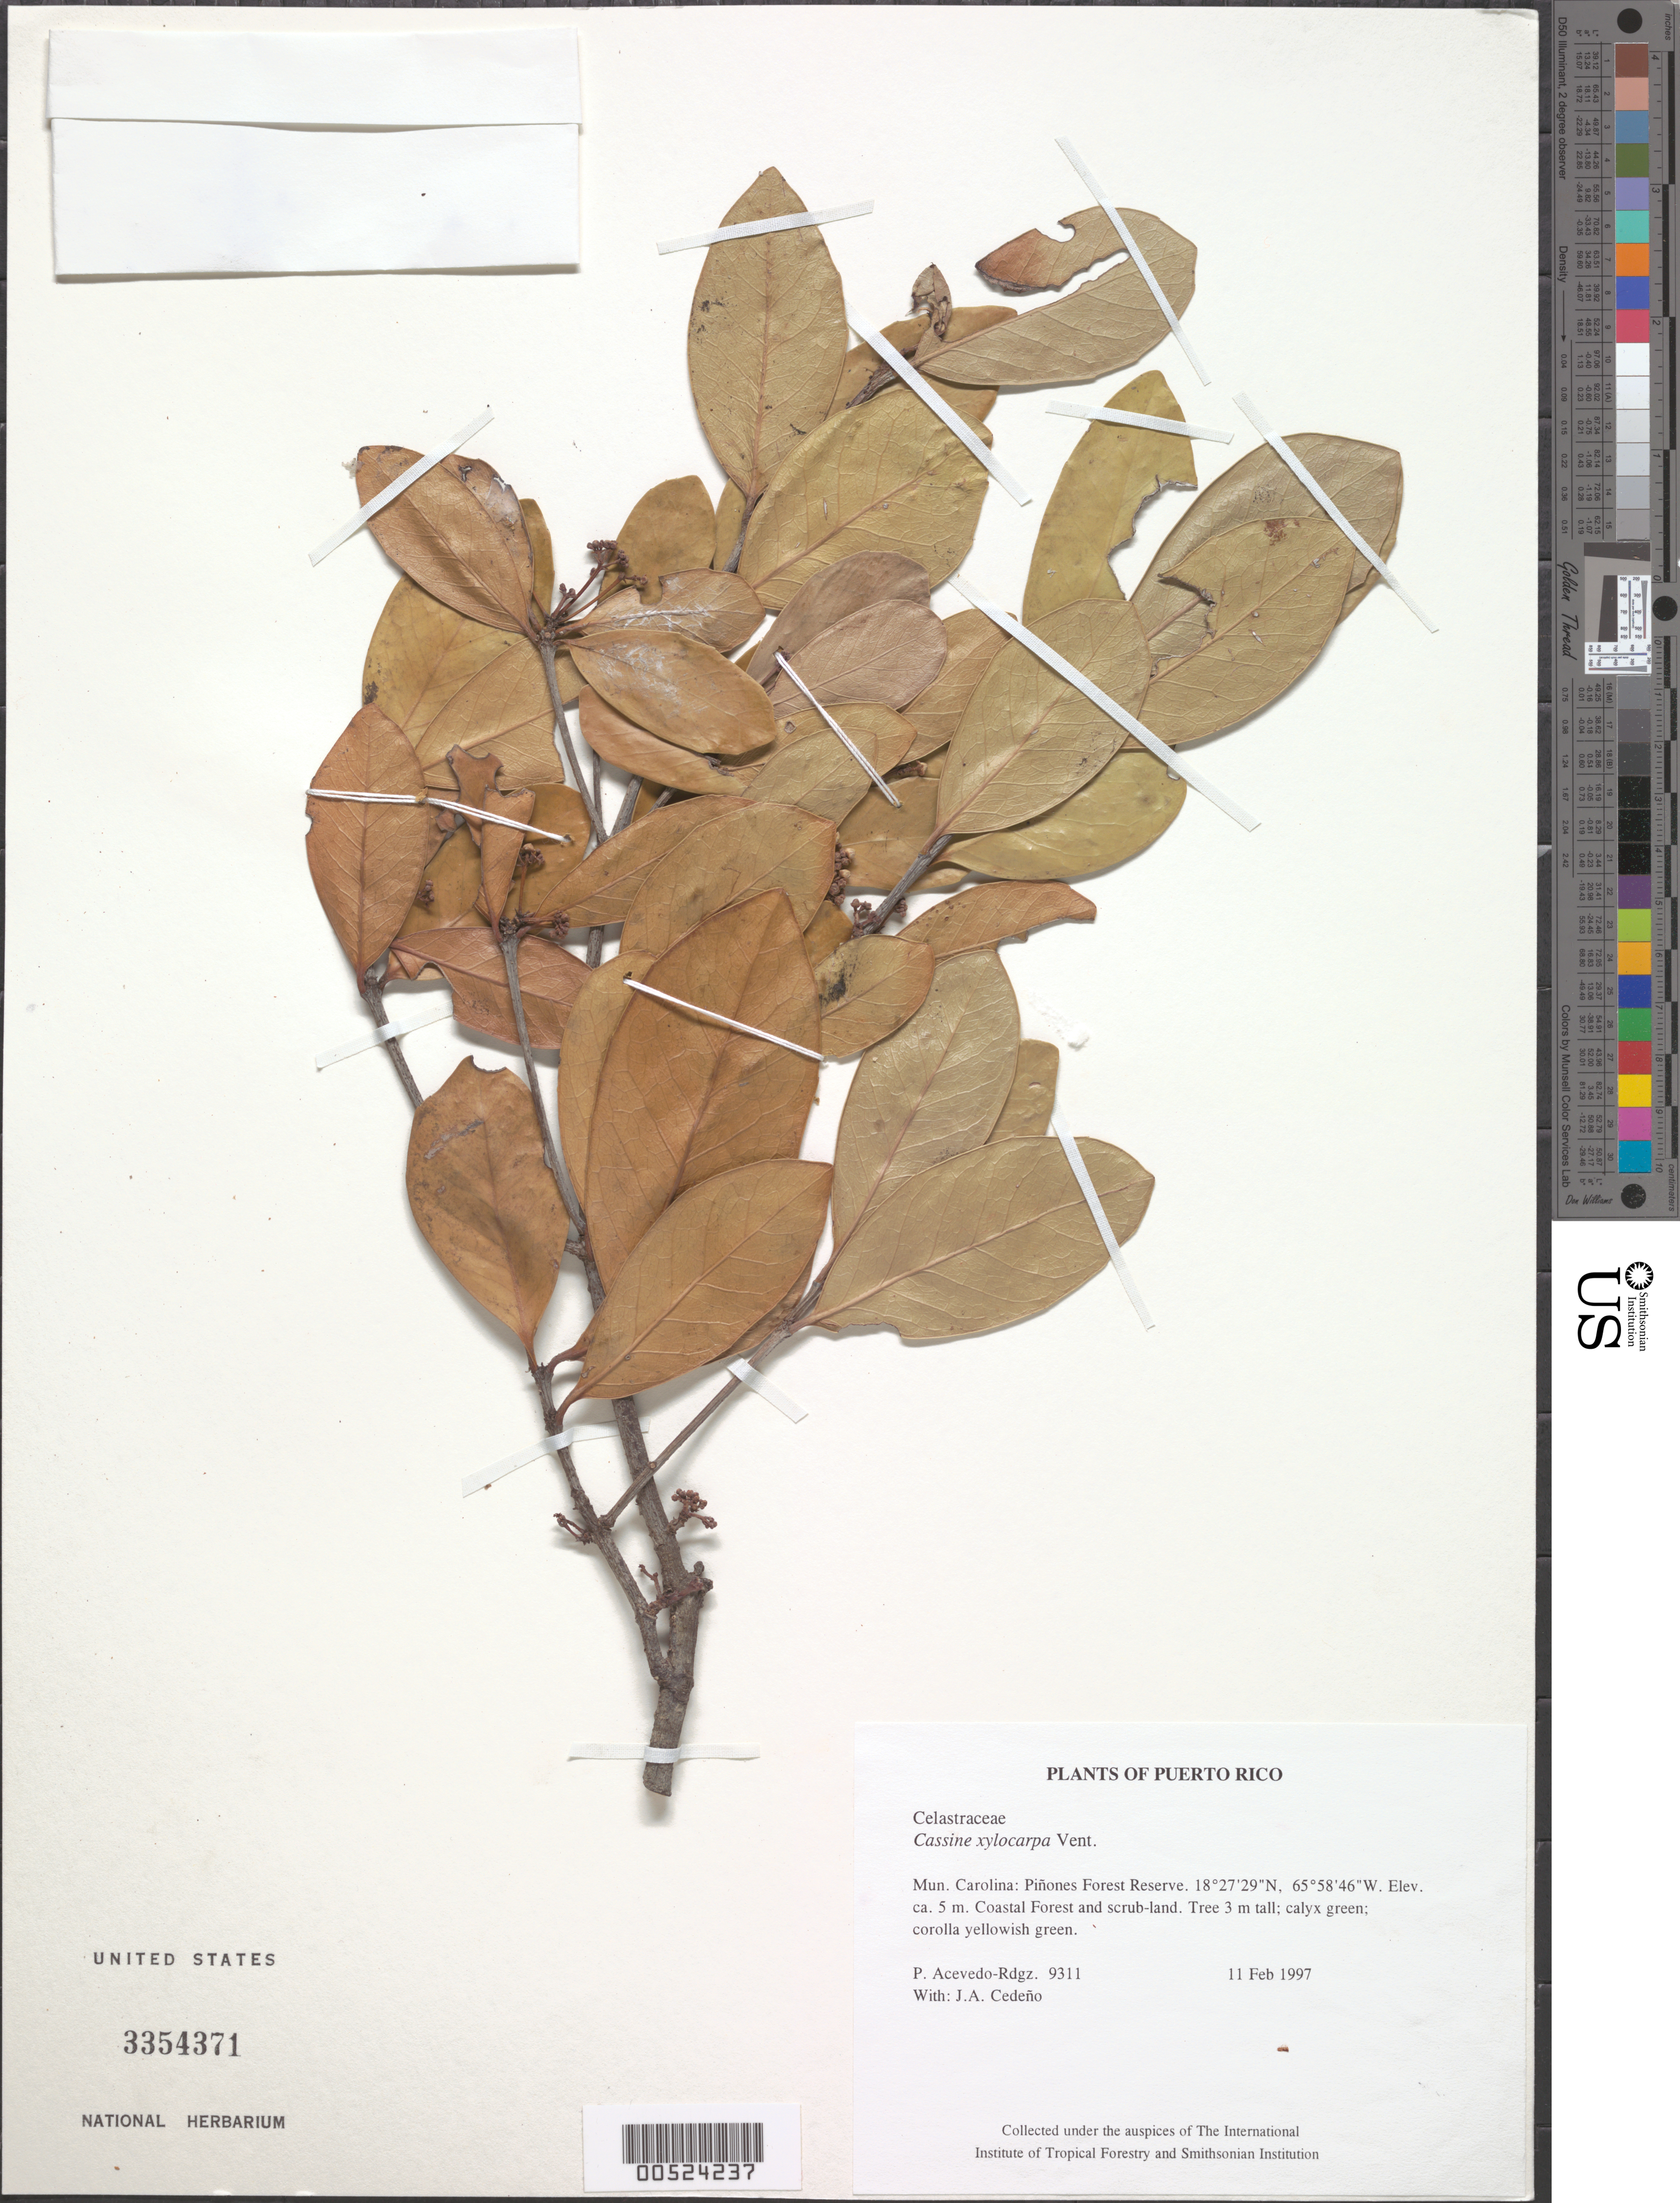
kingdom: Plantae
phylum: Tracheophyta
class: Magnoliopsida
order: Celastrales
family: Celastraceae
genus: Elaeodendron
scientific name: Elaeodendron xylocarpum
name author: (Vent.) DC.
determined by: Strong, Mark T., (BOT), Smithsonian Institution - National Museum of Natural History (UNITED STATES)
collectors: P. Acevedo-Rodr. & J. A. Cedeño M.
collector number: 9311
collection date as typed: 11 Feb 1997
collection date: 1997-02-11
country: Puerto Rico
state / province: Carolina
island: Puerto Rico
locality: Carolina; Piñones Forest Reserve.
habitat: Coastal Forest and scrub-land.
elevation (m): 5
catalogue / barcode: US 3354371